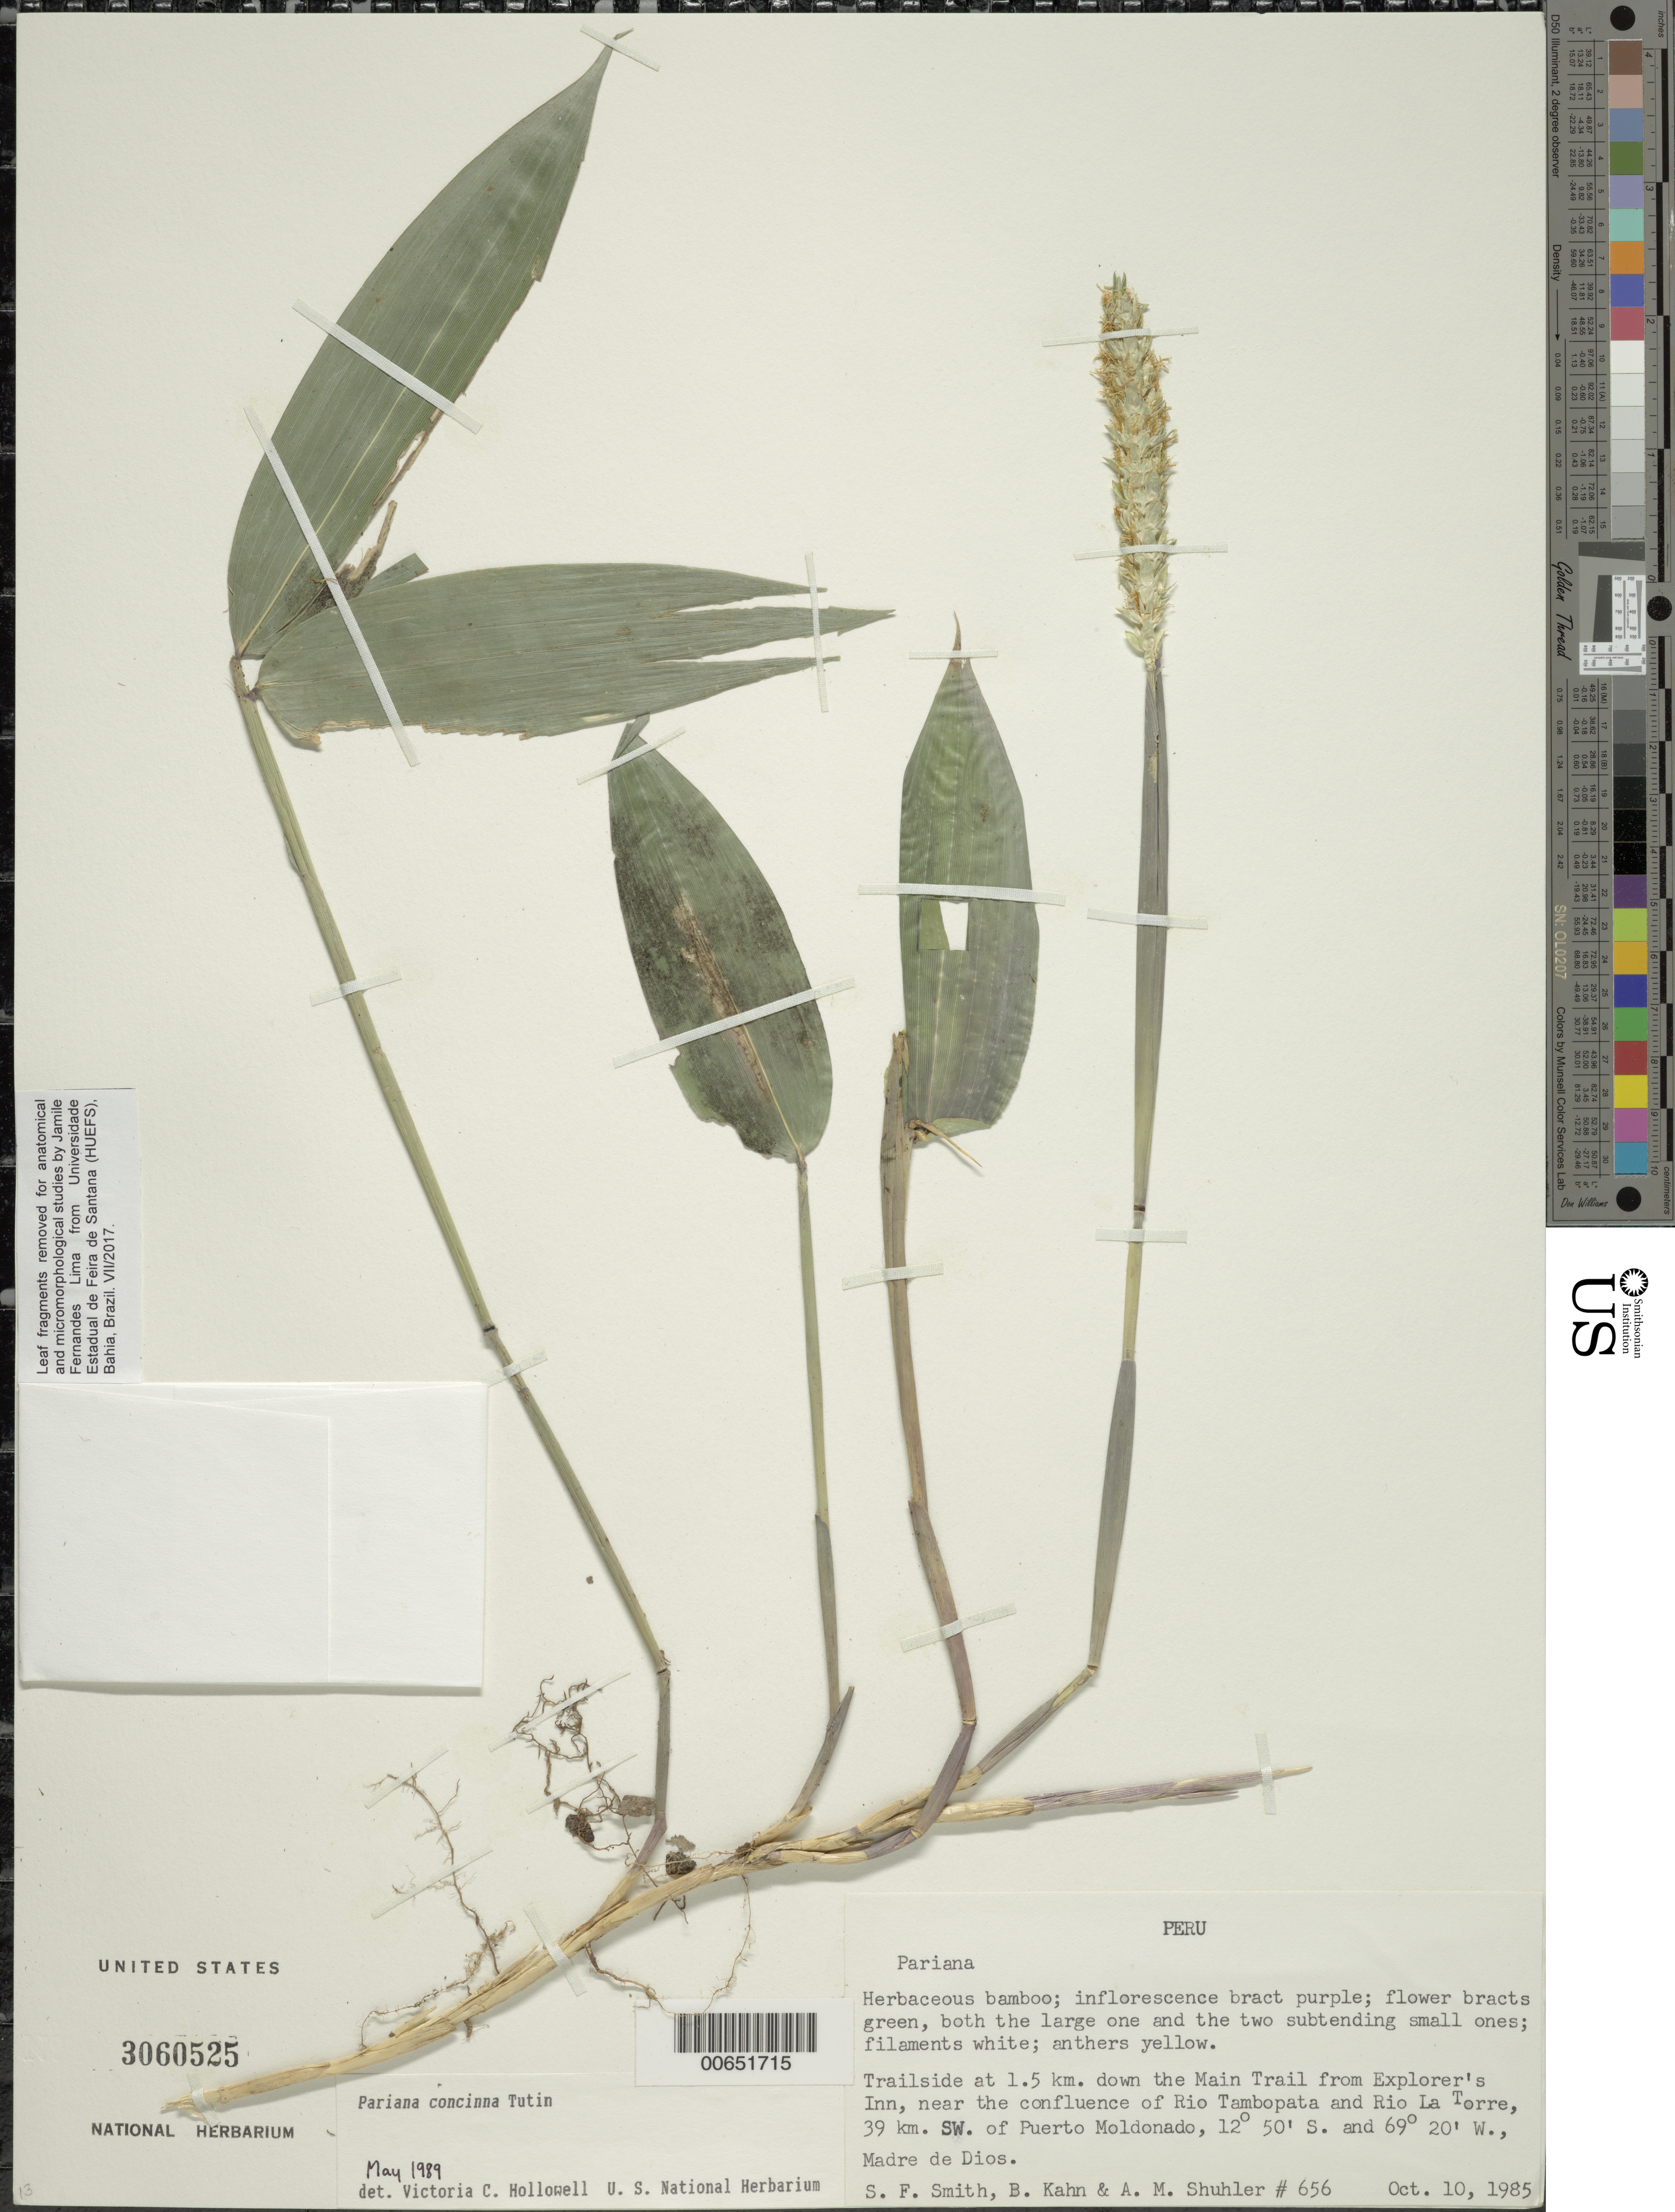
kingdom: Plantae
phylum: Tracheophyta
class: Liliopsida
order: Poales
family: Poaceae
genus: Pariana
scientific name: Pariana concinna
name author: Tutin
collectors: S.F. Smith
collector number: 656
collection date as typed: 10 Oct 1985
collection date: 1985-10-10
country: Peru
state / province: Madre de Dios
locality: Main trail from explorer's inn, near the confluence of rio tambopata and rio la terre, sw of puerto moldonado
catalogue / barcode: US 3060525